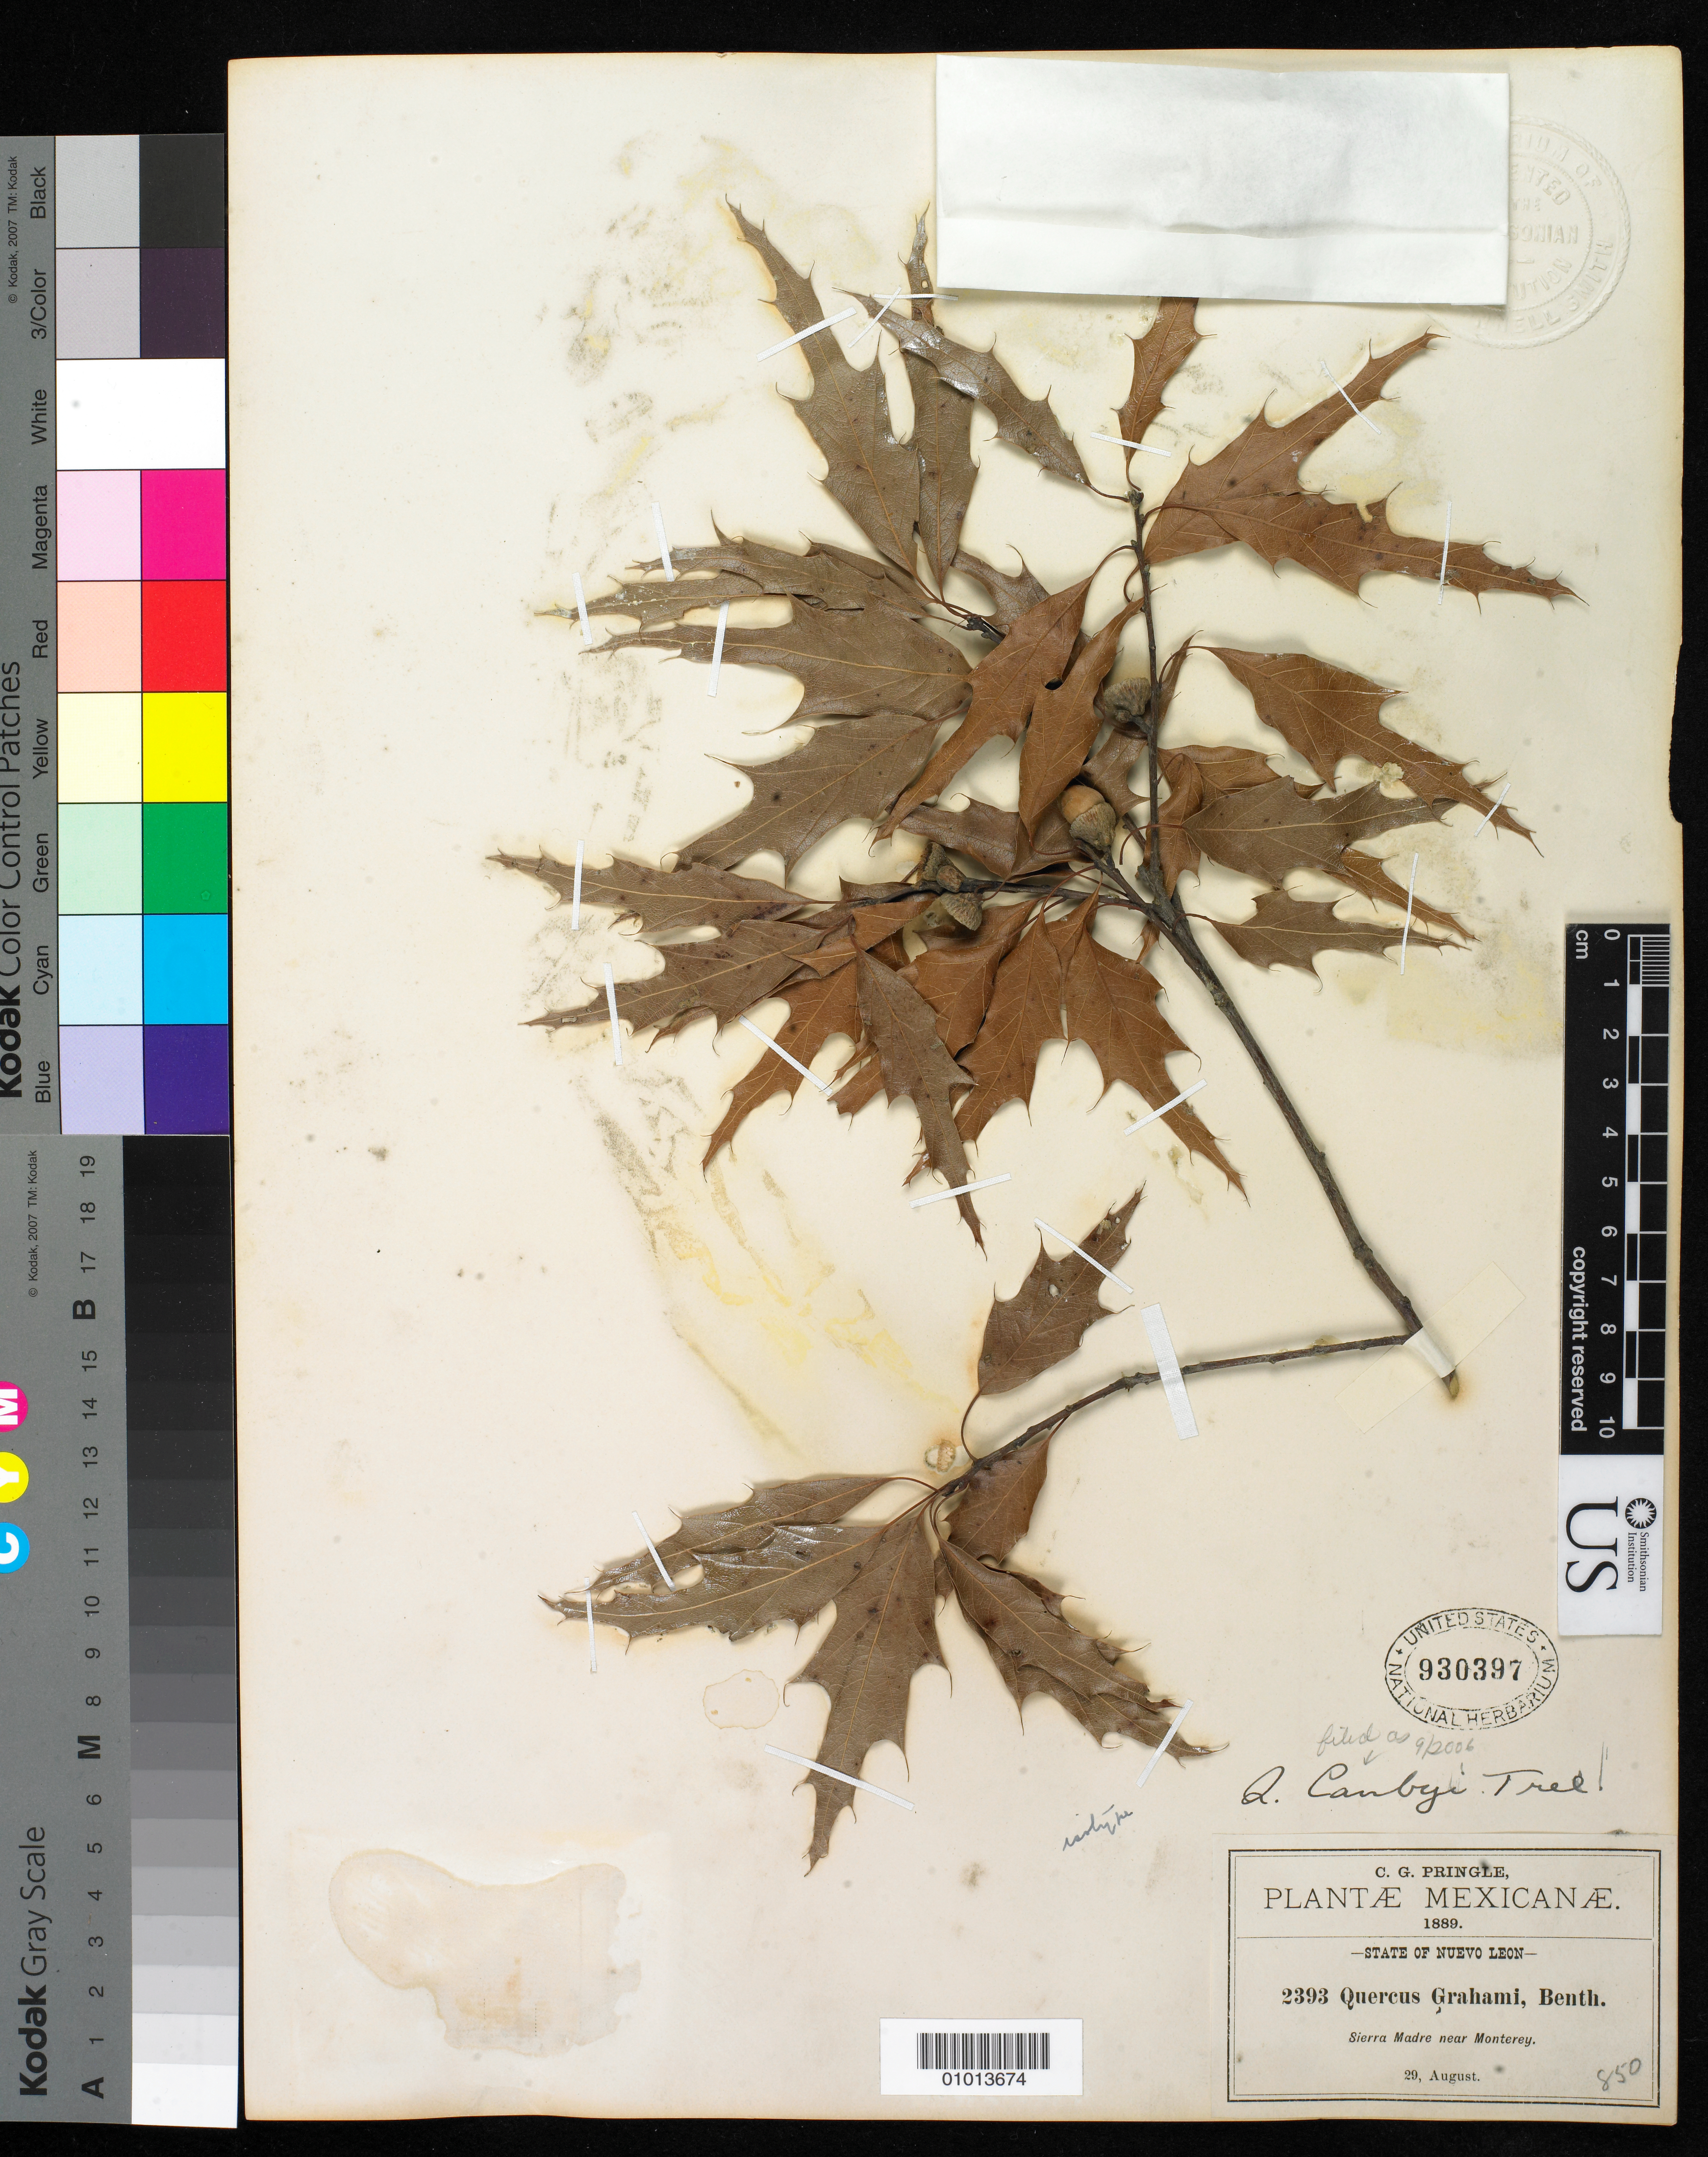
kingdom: Plantae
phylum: Tracheophyta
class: Magnoliopsida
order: Fagales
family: Fagaceae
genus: Quercus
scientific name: Quercus canbyi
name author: Trel.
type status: Isotype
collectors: C. G. Pringle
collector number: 2393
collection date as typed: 29 Aug 1889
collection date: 1889-08-29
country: Mexico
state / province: Nuevo León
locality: Sierra Madre near Monterey.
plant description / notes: Specimen ex John Donnell Smith herbarium.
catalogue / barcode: US 930397